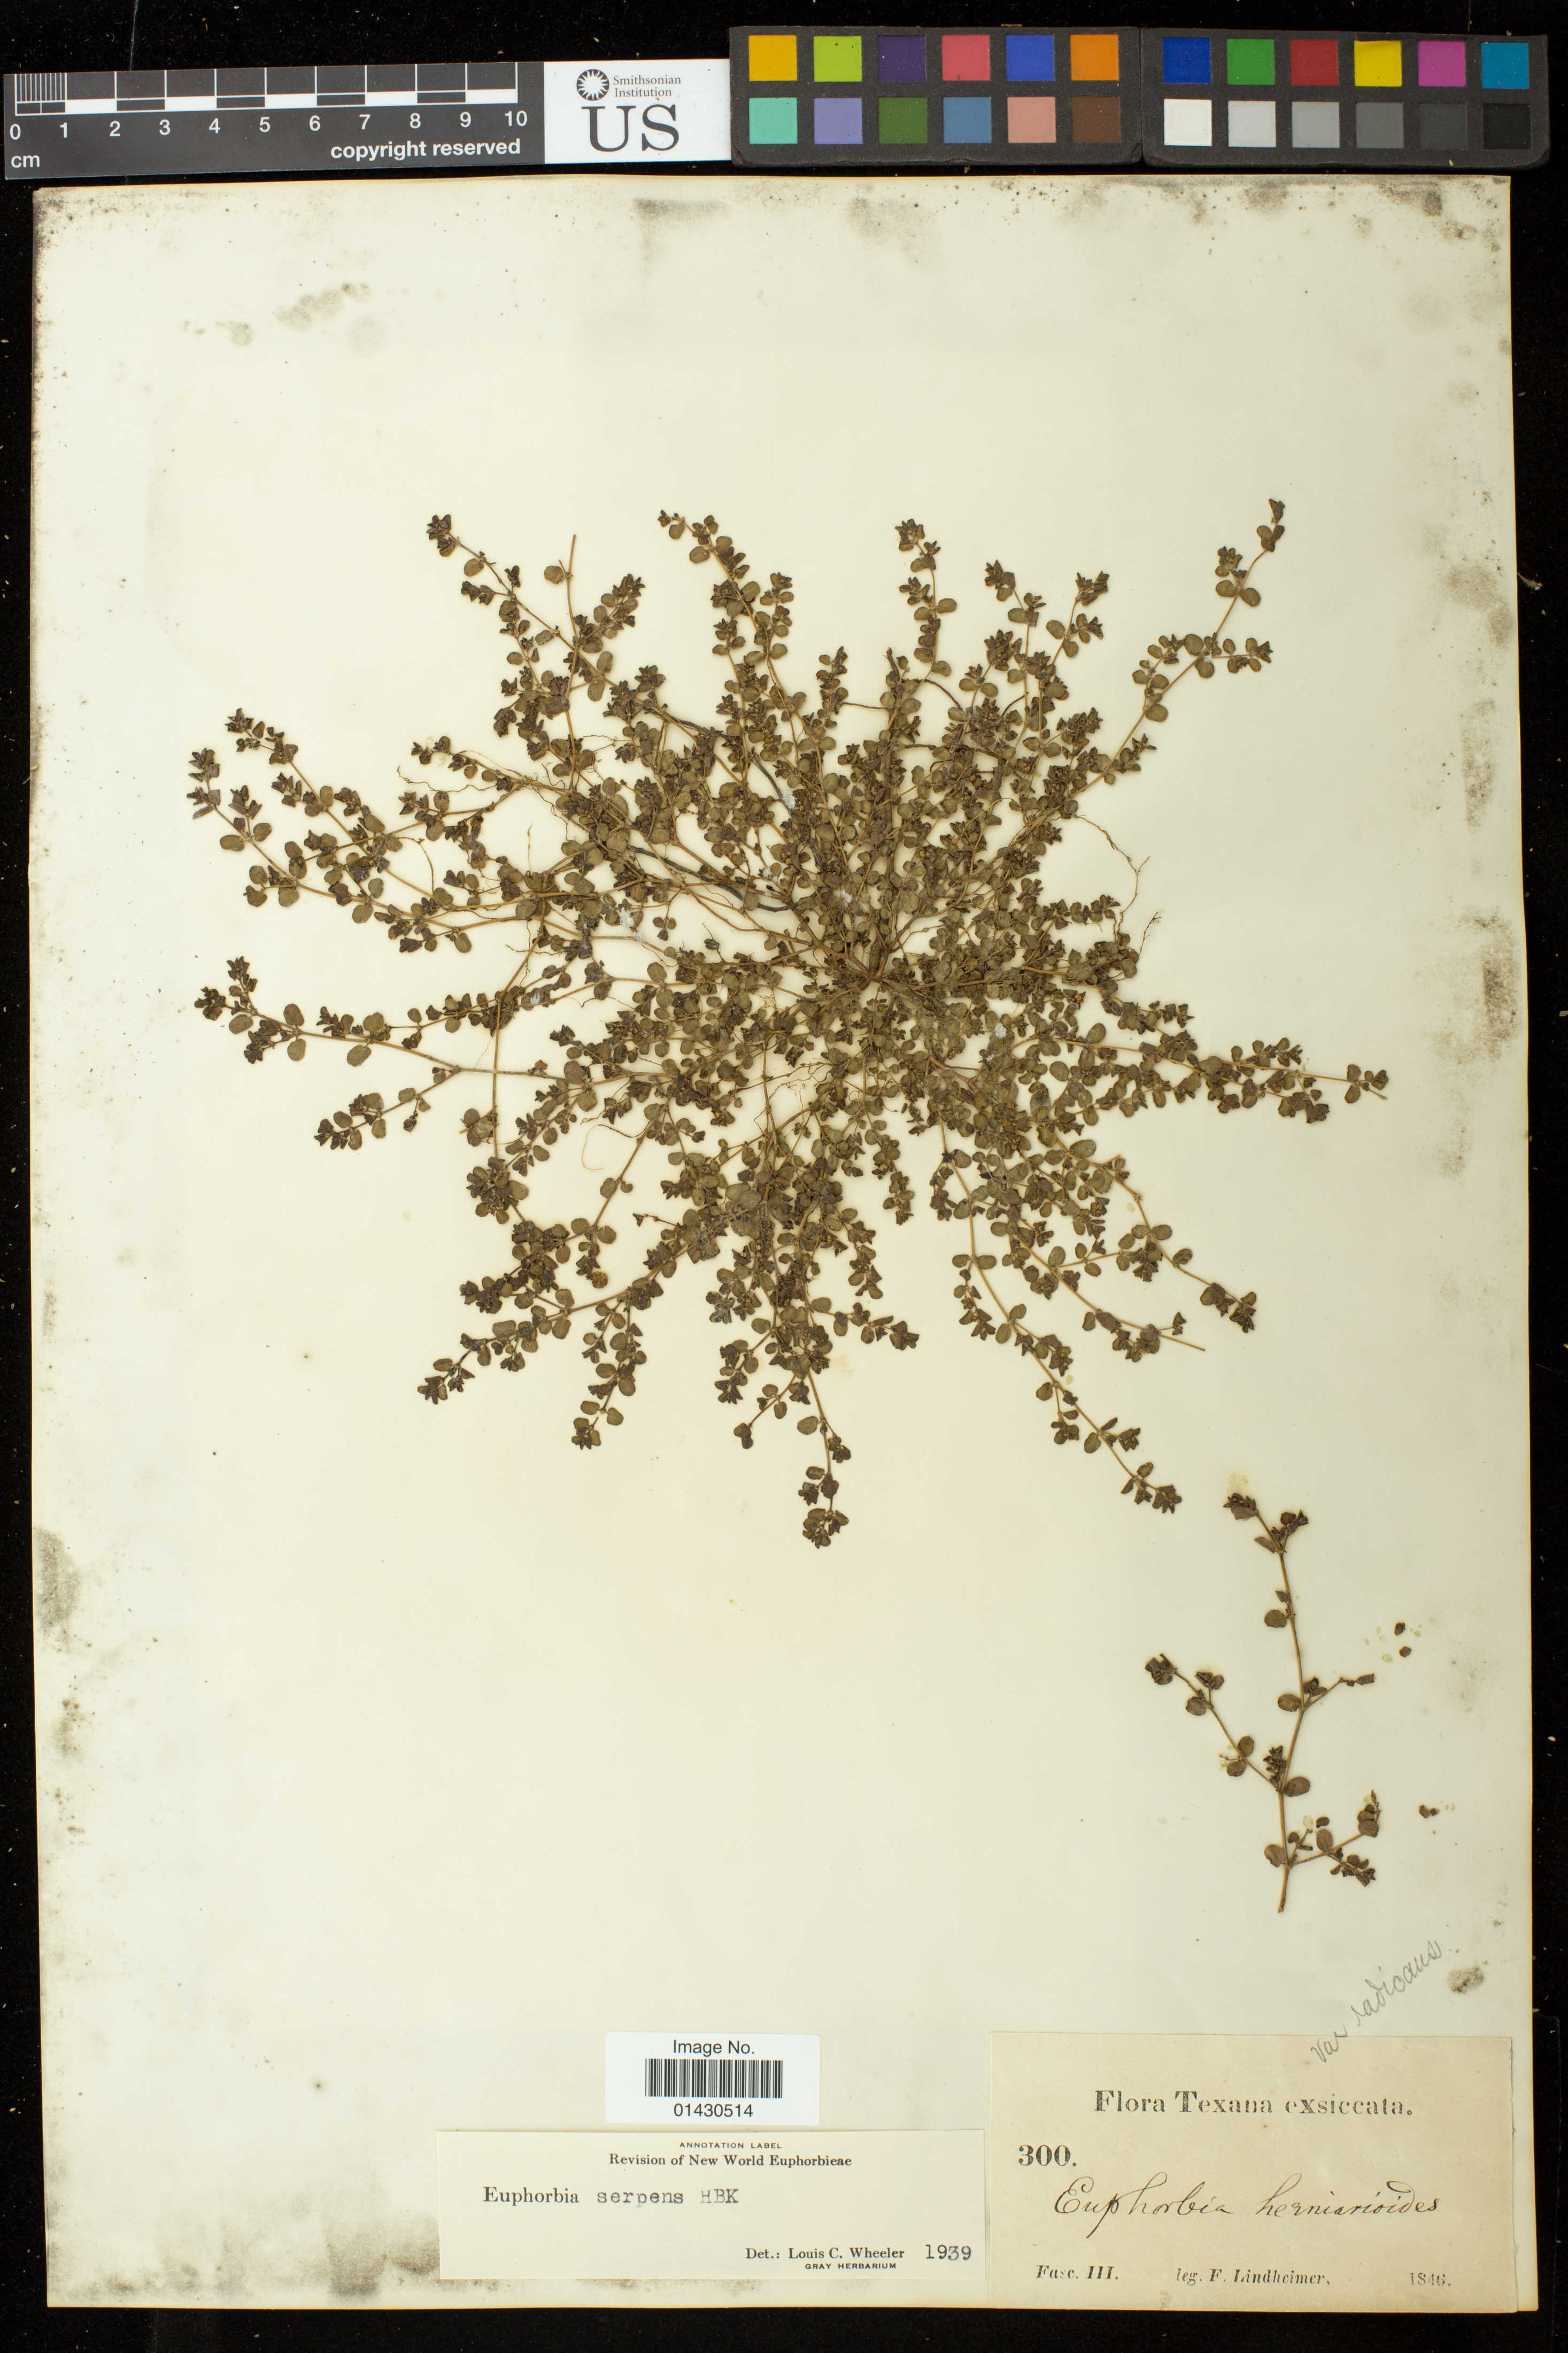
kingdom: Plantae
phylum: Tracheophyta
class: Magnoliopsida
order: Malpighiales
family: Euphorbiaceae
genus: Euphorbia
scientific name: Euphorbia serpens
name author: Kunth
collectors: F. Lindheimer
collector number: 300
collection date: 1846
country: United States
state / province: Texas